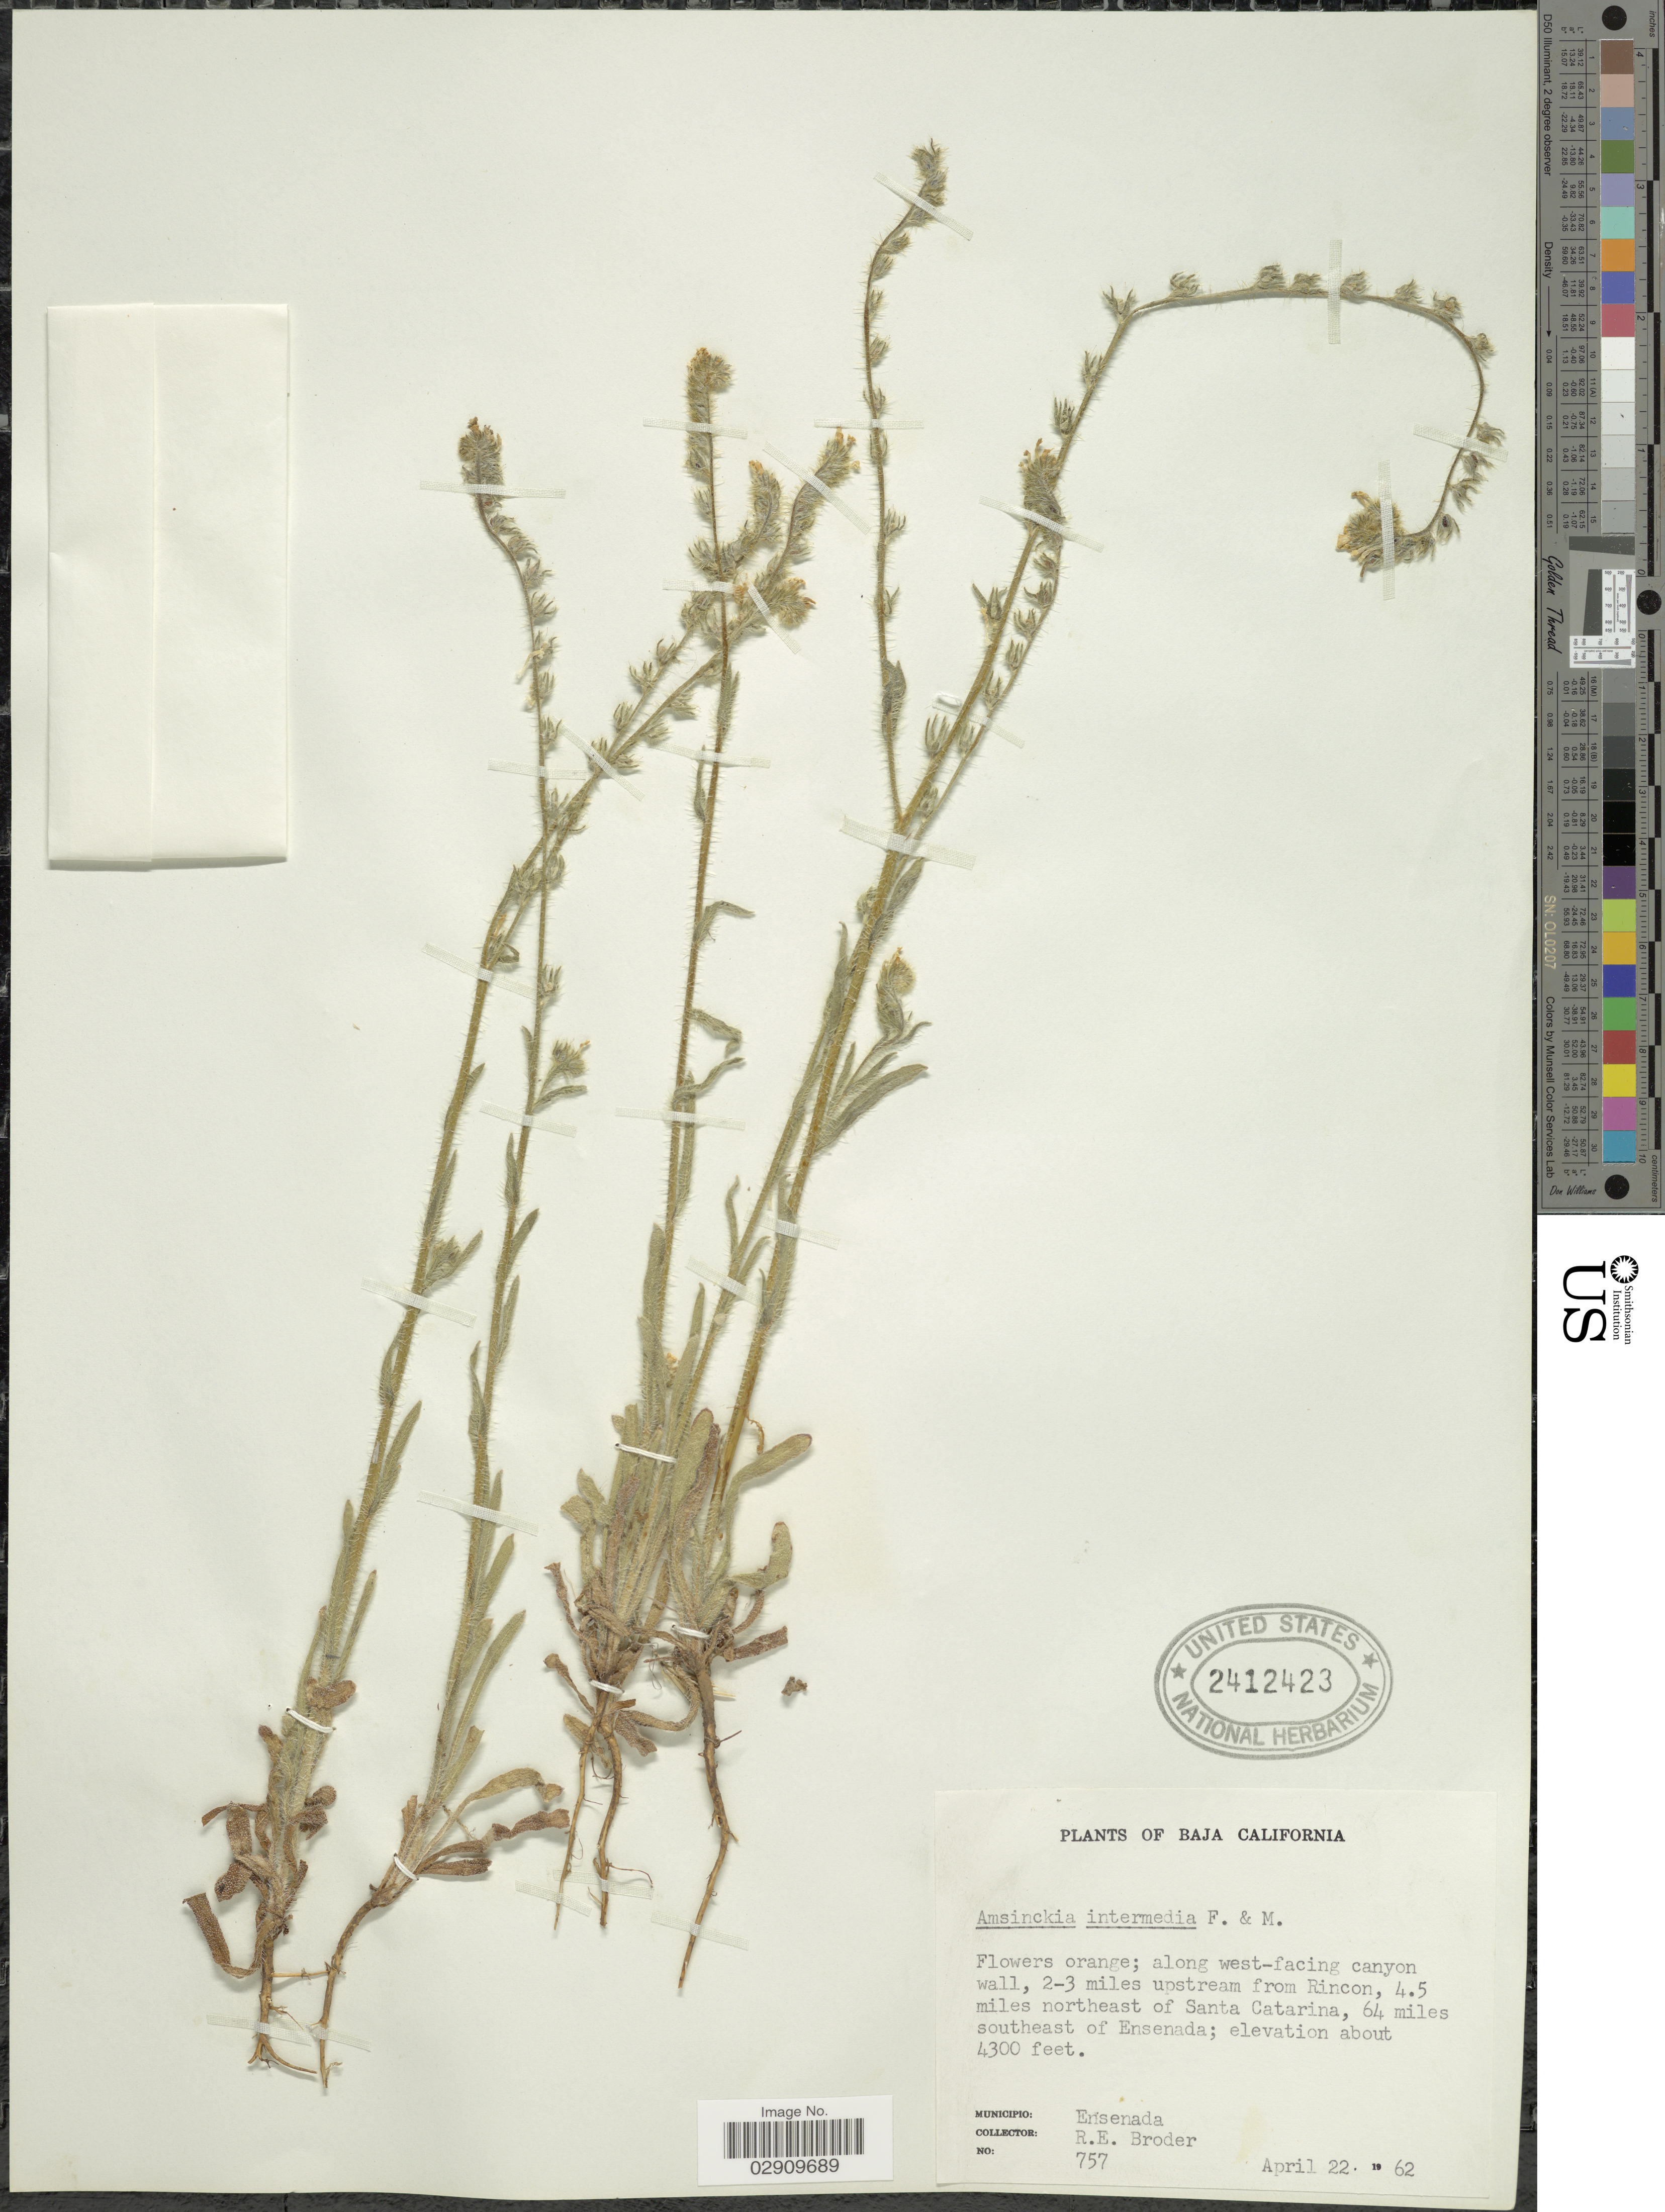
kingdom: Plantae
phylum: Tracheophyta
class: Magnoliopsida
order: Boraginales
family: Boraginaceae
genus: Amsinckia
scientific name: Amsinckia menziesii var. intermedia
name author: (Fisch. & C.A. Mey.) Ganders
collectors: R. Broder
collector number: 757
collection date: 1962-04-22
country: Mexico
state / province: Baja California Norte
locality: Along west-facing canyon wall, 2-3 miles upstream from Rincon, 4.5 miles northeast of Santa Catarina, 64 miles southeast of Ensenada. Municipio: Ensenada.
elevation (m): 1311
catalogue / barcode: US 2412423